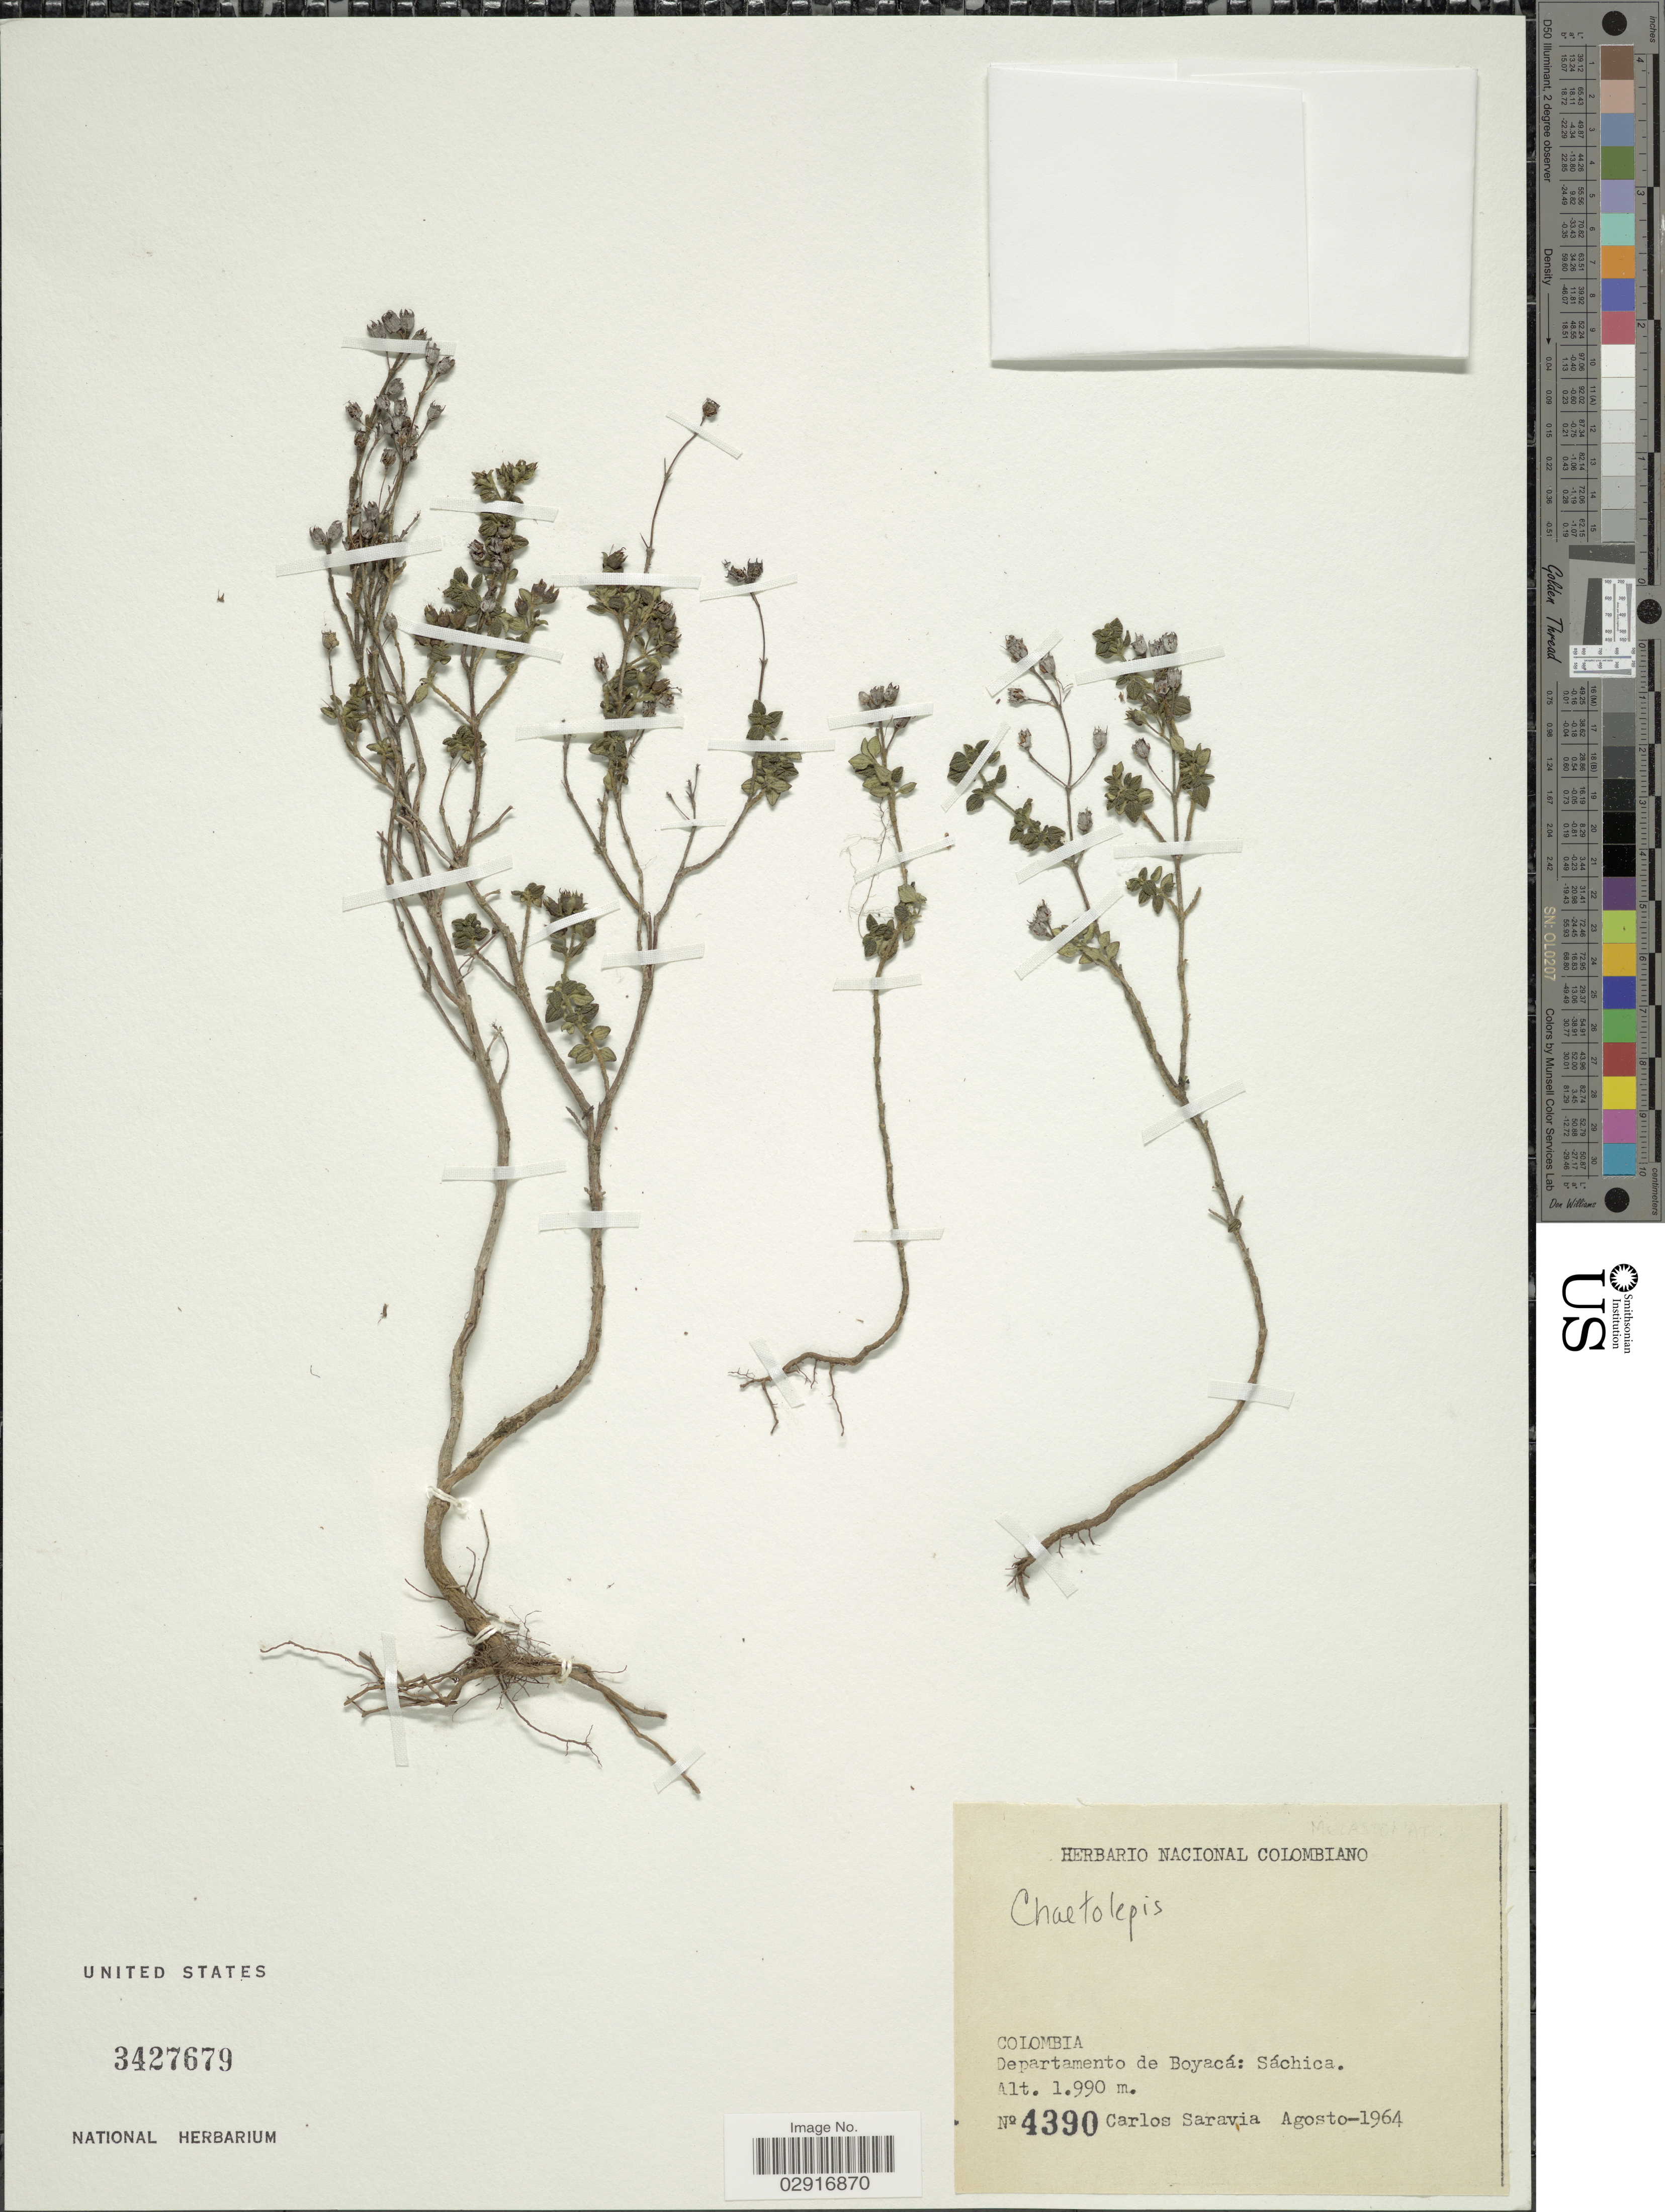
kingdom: Plantae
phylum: Tracheophyta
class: Magnoliopsida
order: Myrtales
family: Melastomataceae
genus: Chaetolepis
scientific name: Chaetolepis microphylla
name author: (Bonpl.) Miq.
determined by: Mendoza, H.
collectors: C. Saravia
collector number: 4390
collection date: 1964-08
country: Colombia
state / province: Boyacá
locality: Departamento de Boyacá: Sáchica.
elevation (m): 1990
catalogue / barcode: US 3427679